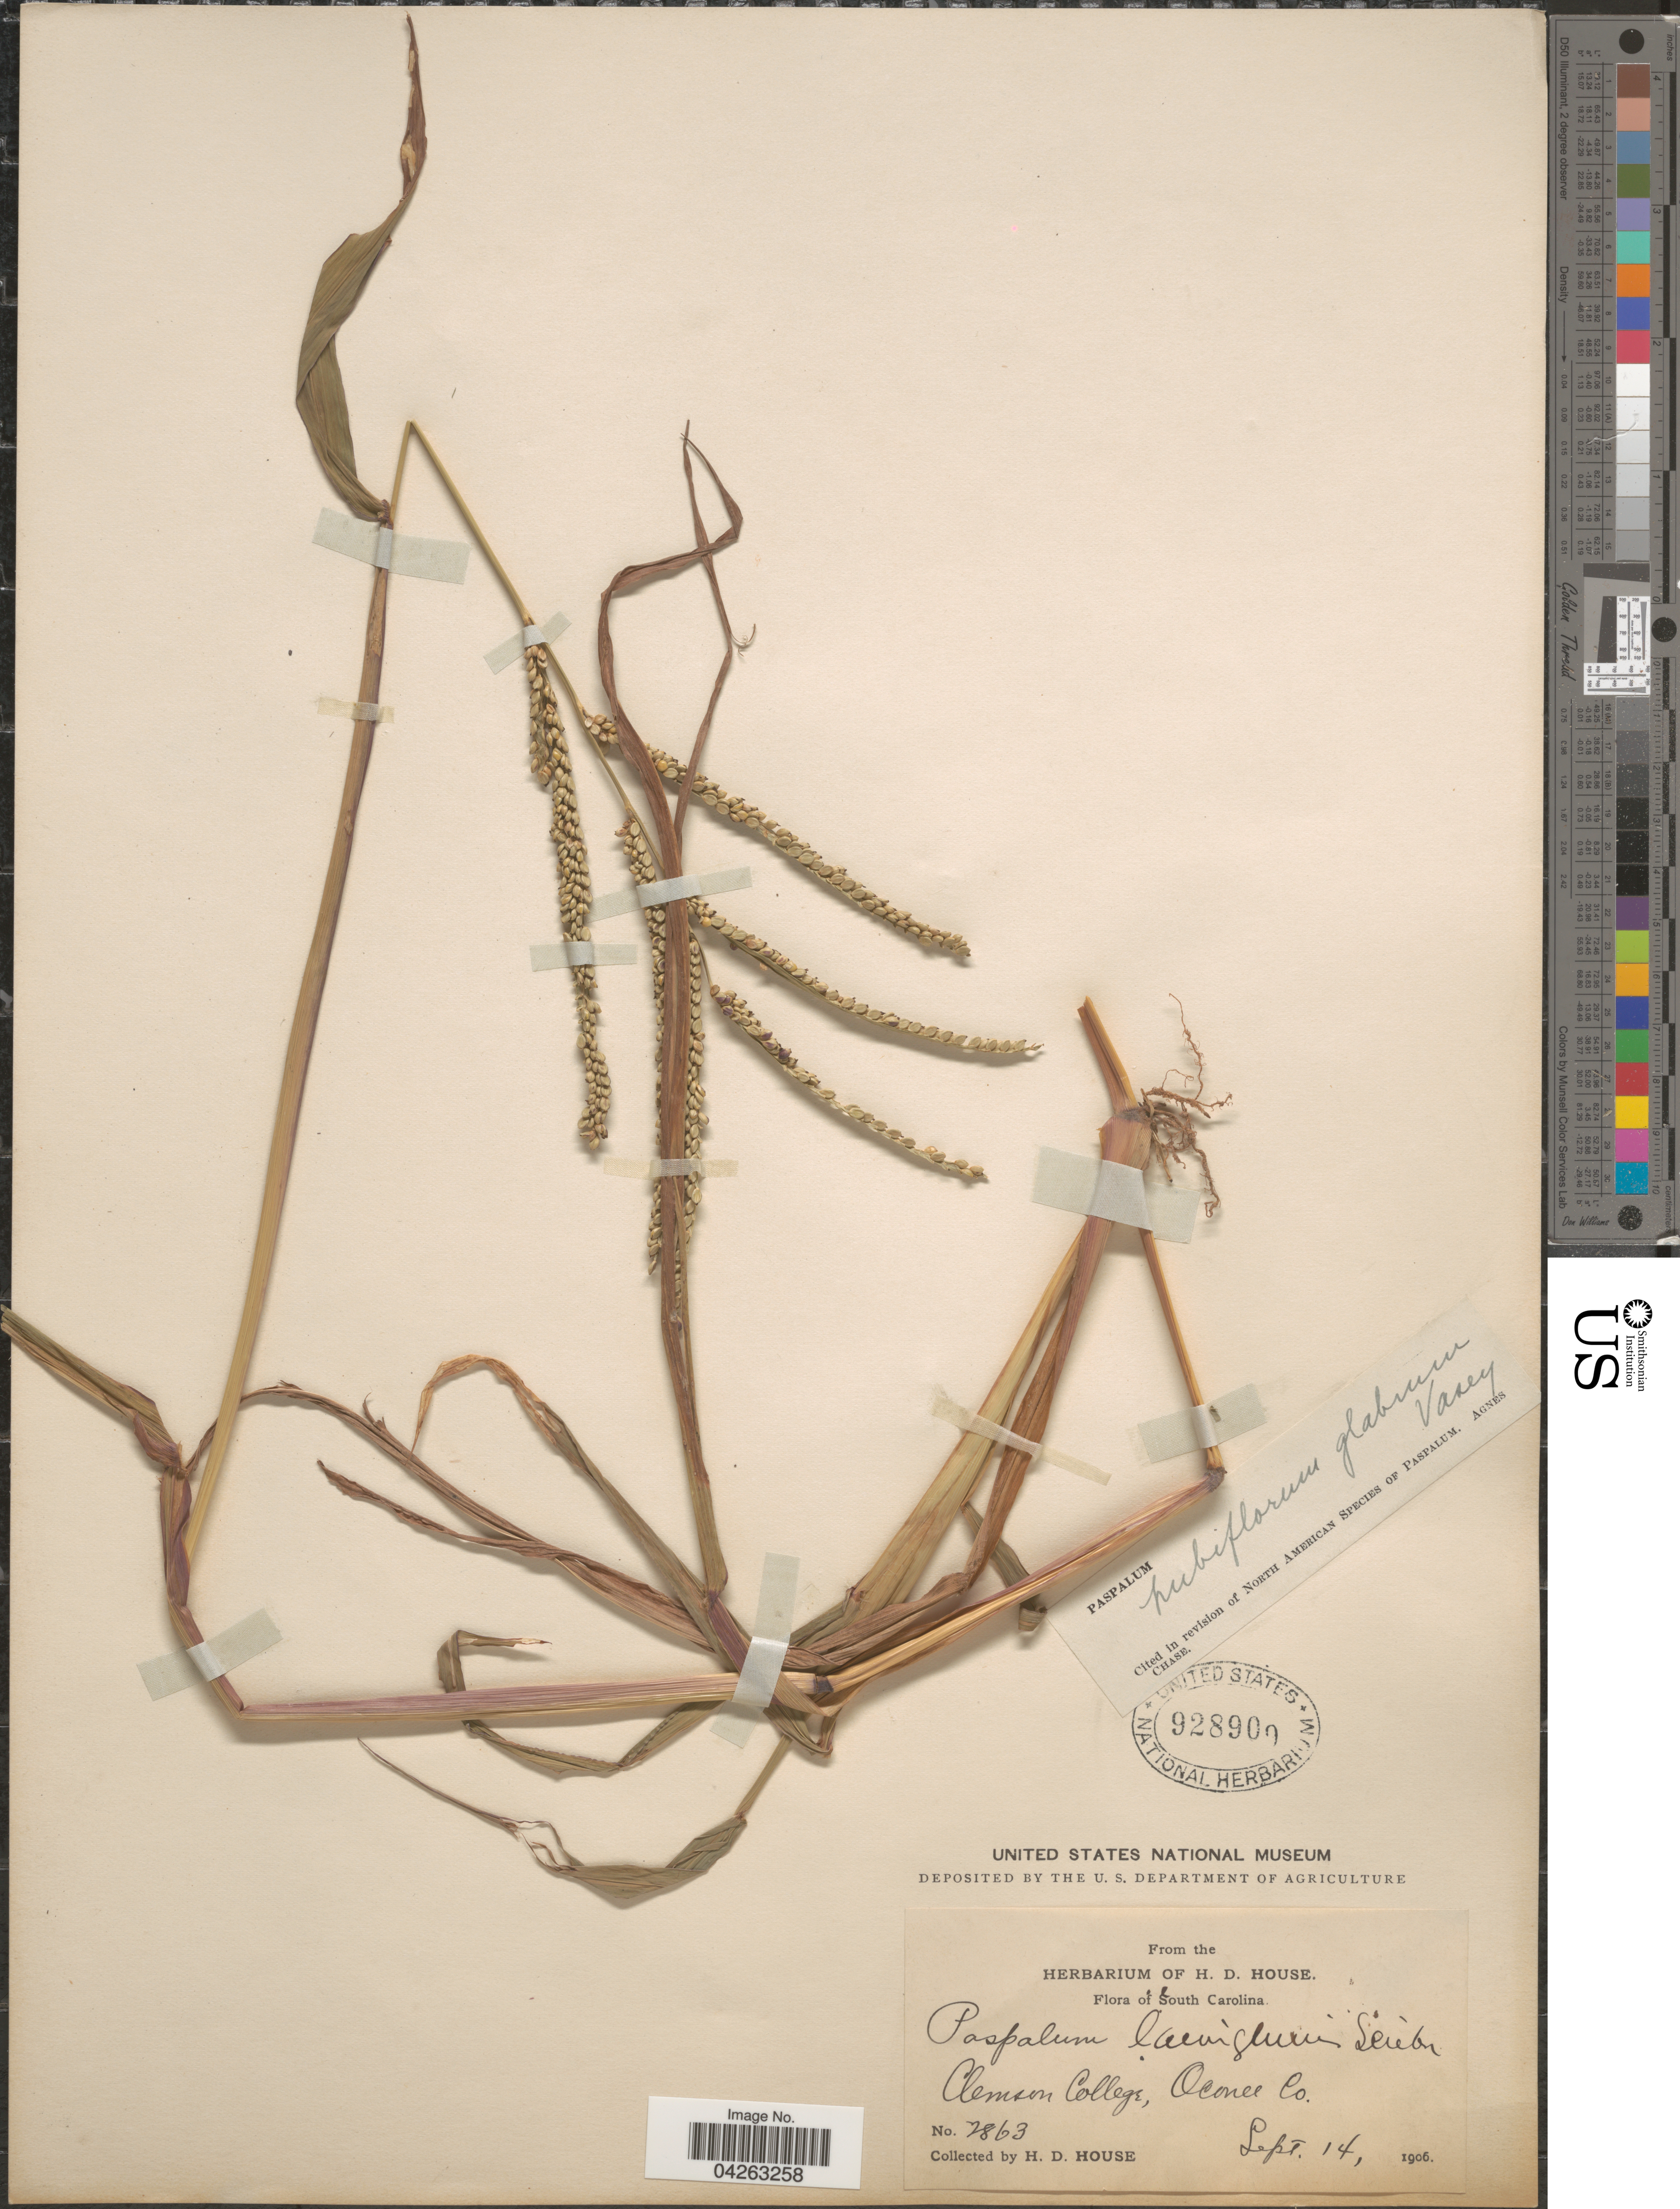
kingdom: Plantae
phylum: Tracheophyta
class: Liliopsida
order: Poales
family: Poaceae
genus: Paspalum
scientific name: Paspalum pubiflorum var. glabrum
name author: Vasey ex Scribn.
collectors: H. D. House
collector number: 2863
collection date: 1906-09-14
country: United States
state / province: South Carolina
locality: Clemson College, Oconee Co.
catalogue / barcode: US 928900